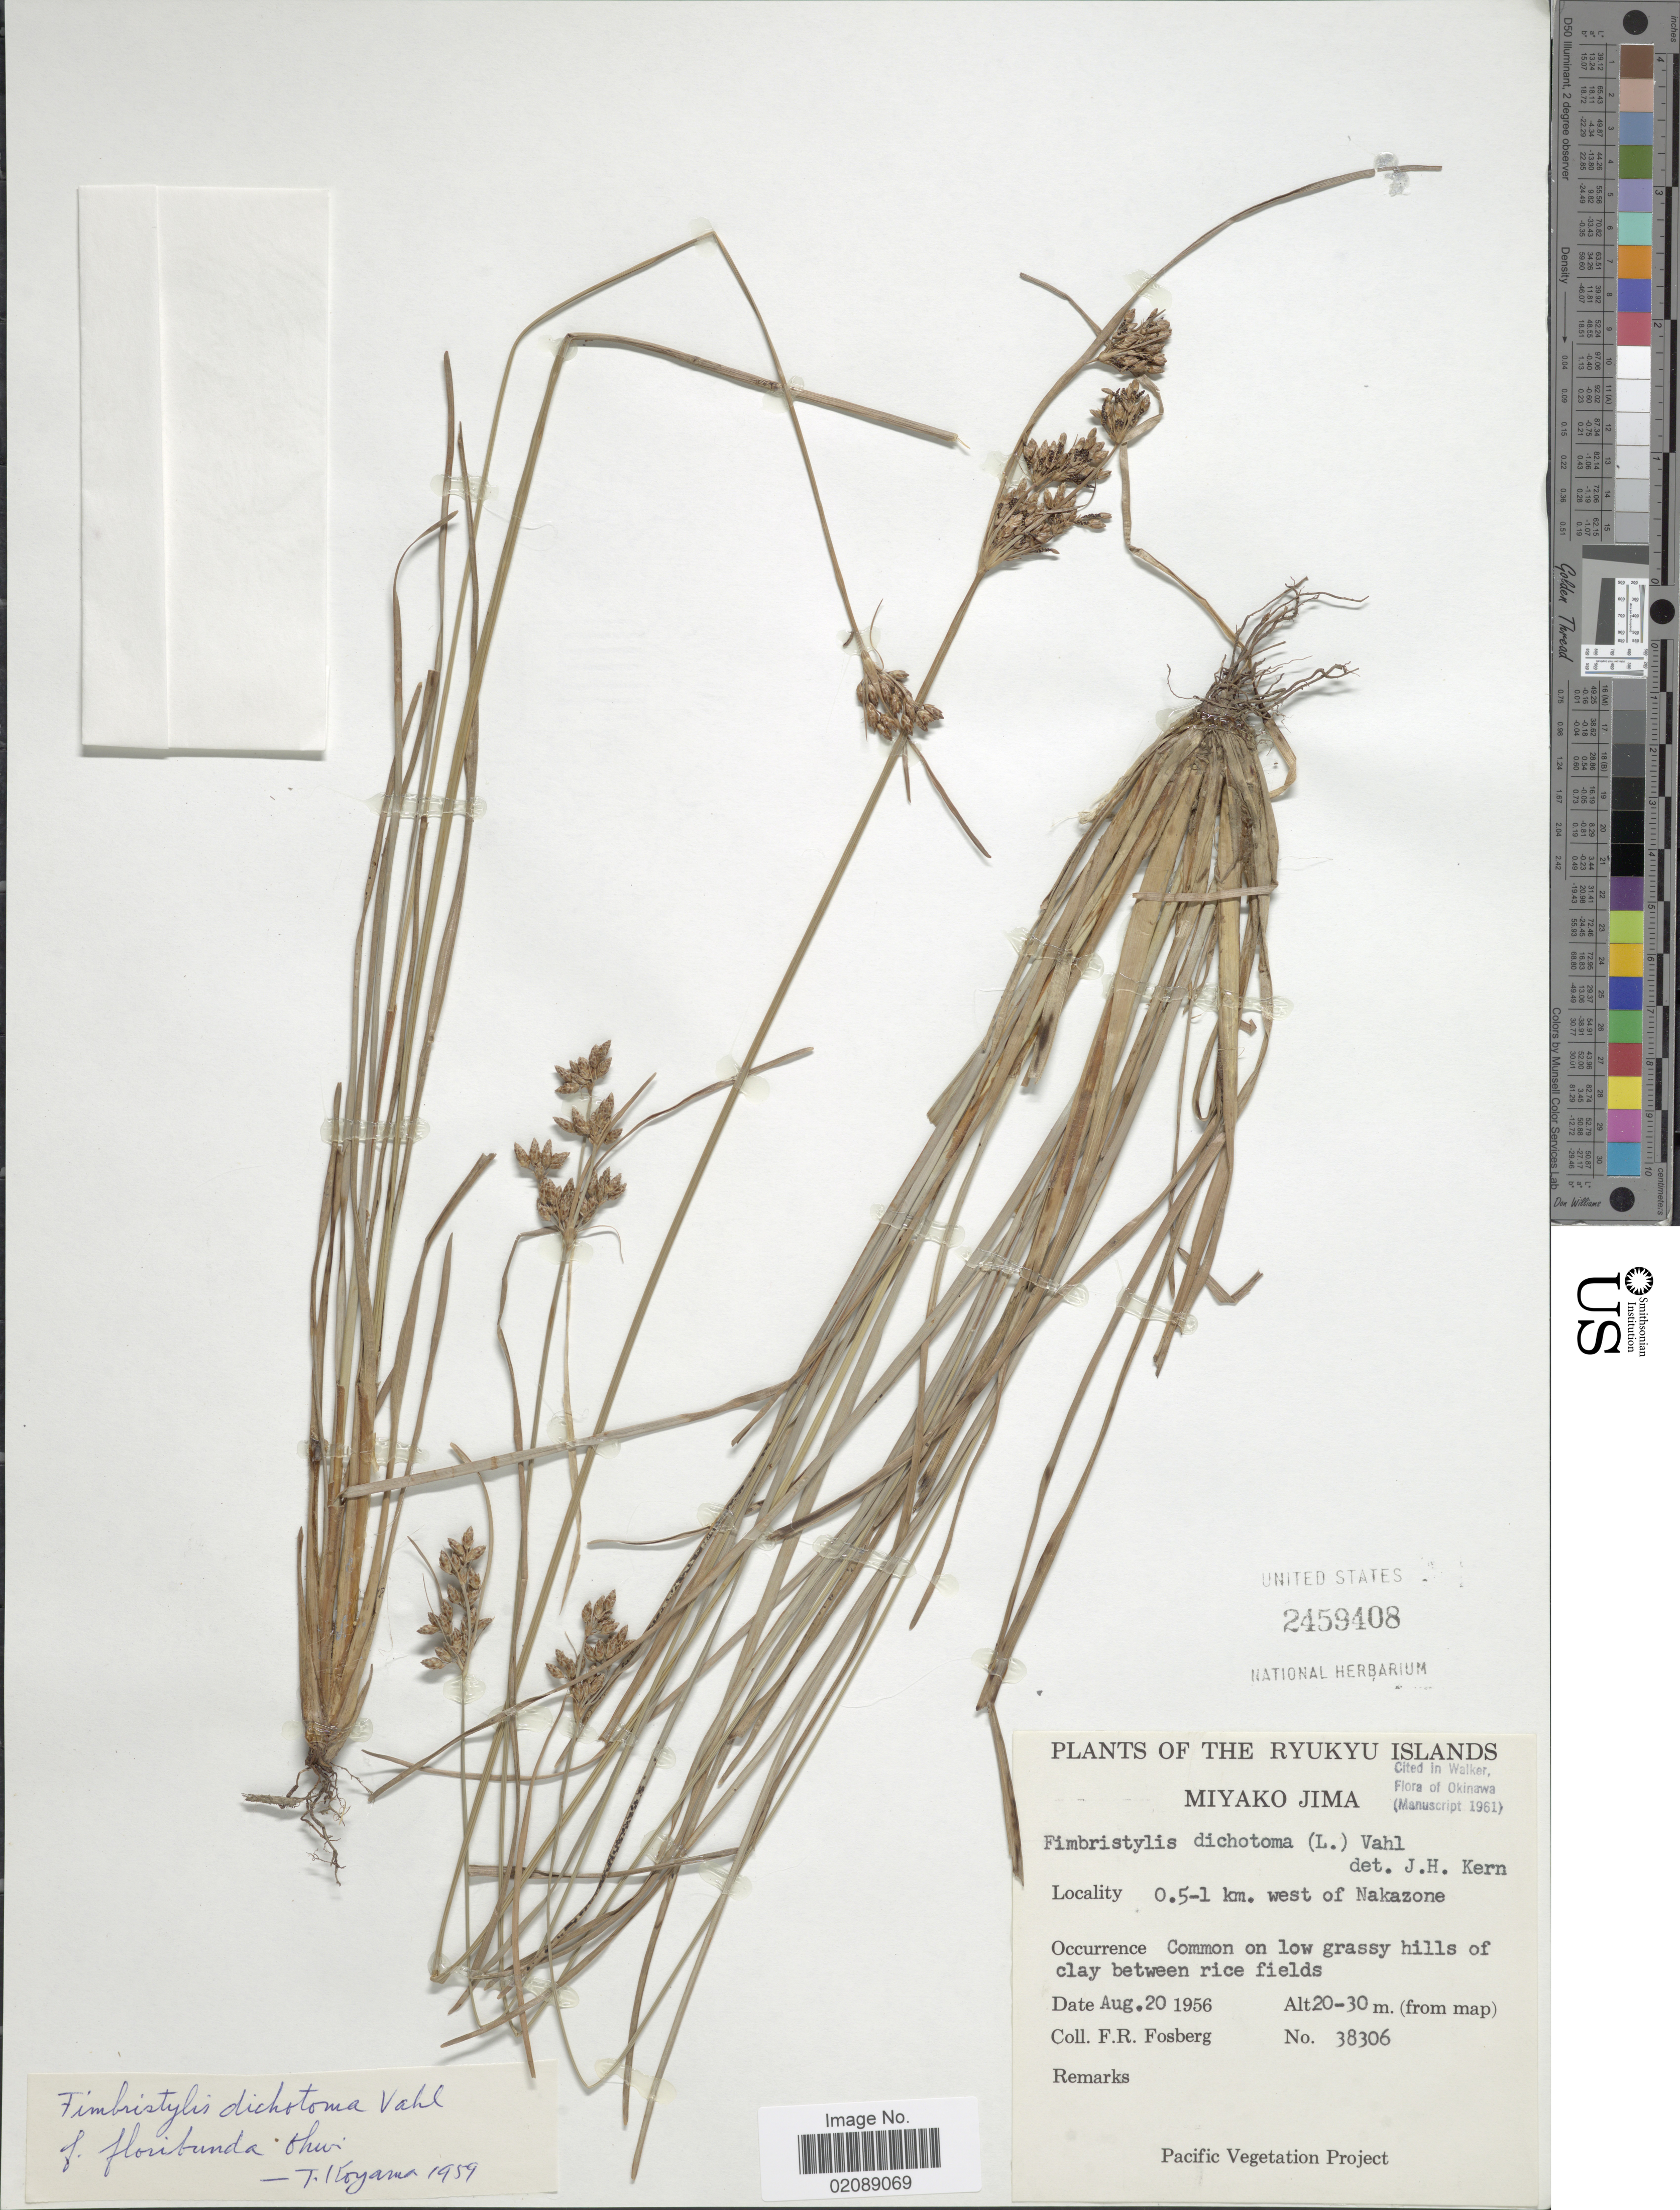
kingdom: Plantae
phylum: Tracheophyta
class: Liliopsida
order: Poales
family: Cyperaceae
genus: Fimbristylis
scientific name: Fimbristylis dichotoma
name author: (L.) Vahl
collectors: F. R. Fosberg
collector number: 38306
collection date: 1956-08-20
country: Japan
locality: The Ryukyu Islands, 0.5-1 km west of Nakazone, Common on low grassy hills of clay between rice fields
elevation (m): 20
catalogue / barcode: US 2459408